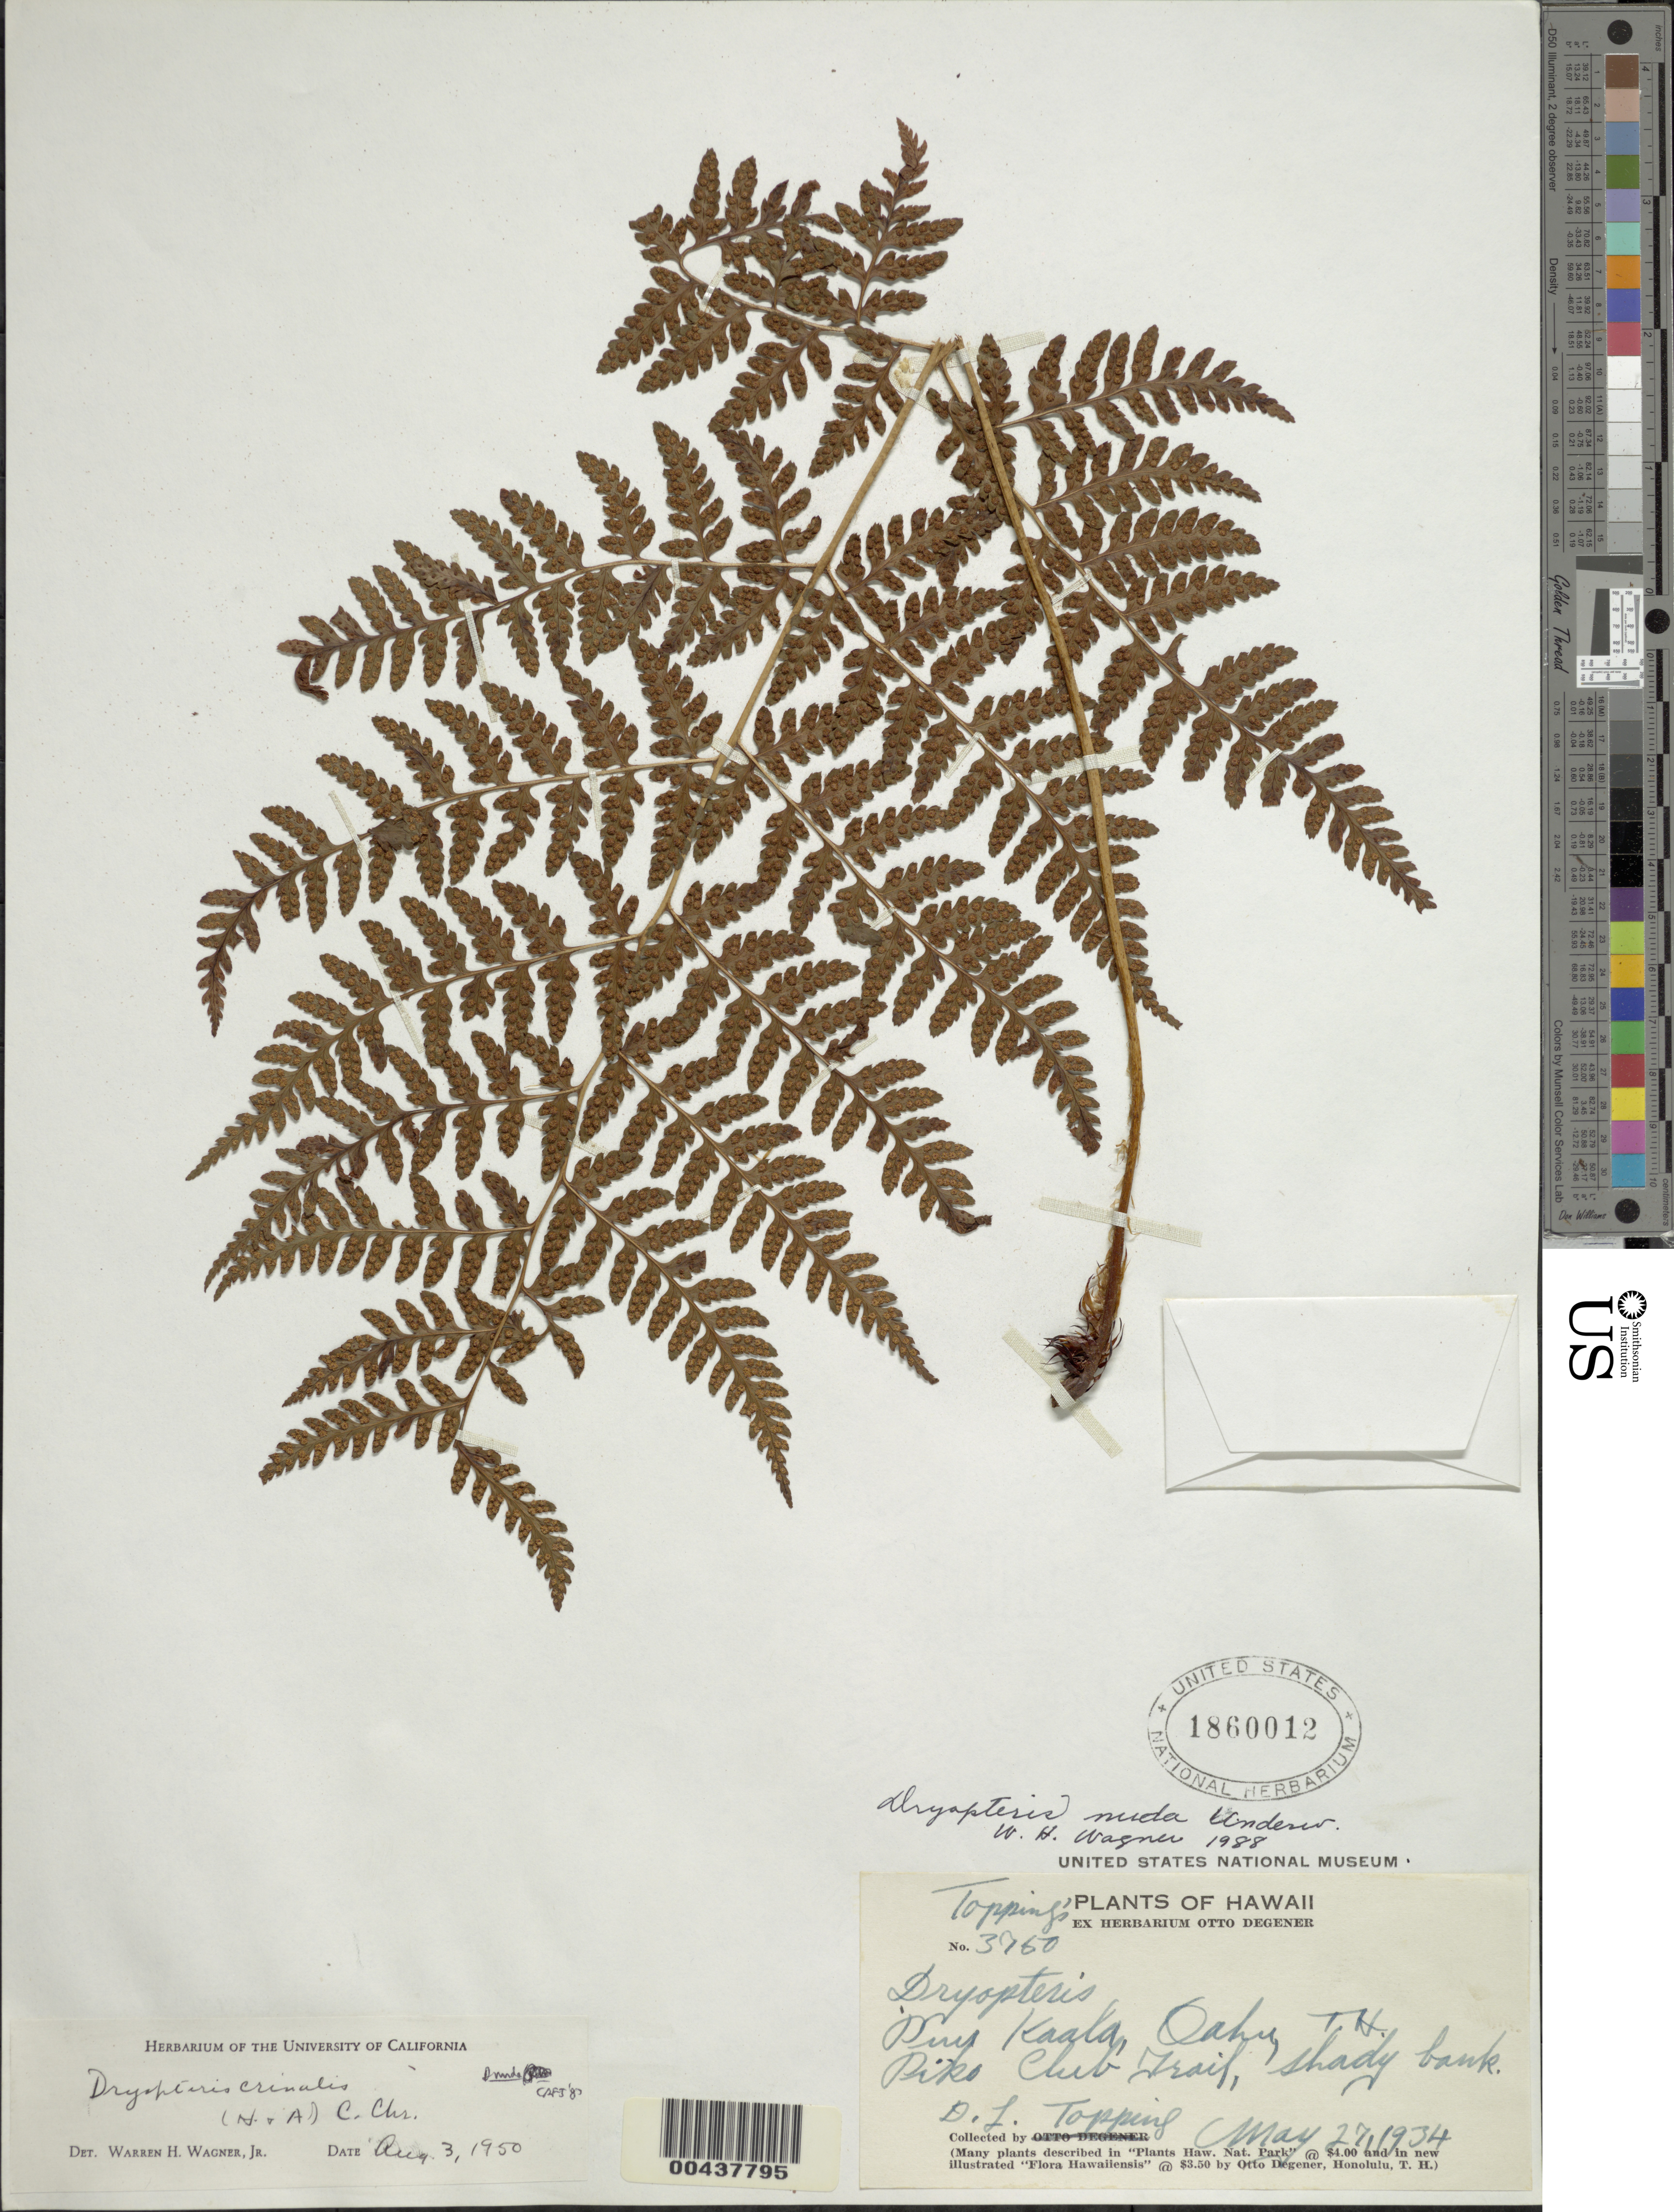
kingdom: Plantae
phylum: Tracheophyta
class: Polypodiopsida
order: Polypodiales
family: Dryopteridaceae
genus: Dryopteris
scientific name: Dryopteris glabra var. nuda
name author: (Underw.) Fraser-Jenk.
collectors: D. L. Topping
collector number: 3750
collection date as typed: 27 May 1934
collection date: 1934-05-27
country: United States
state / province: Hawaii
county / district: Honolulu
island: Oahu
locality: Puu Kaala, Piko Club Trail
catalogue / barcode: US 1860012